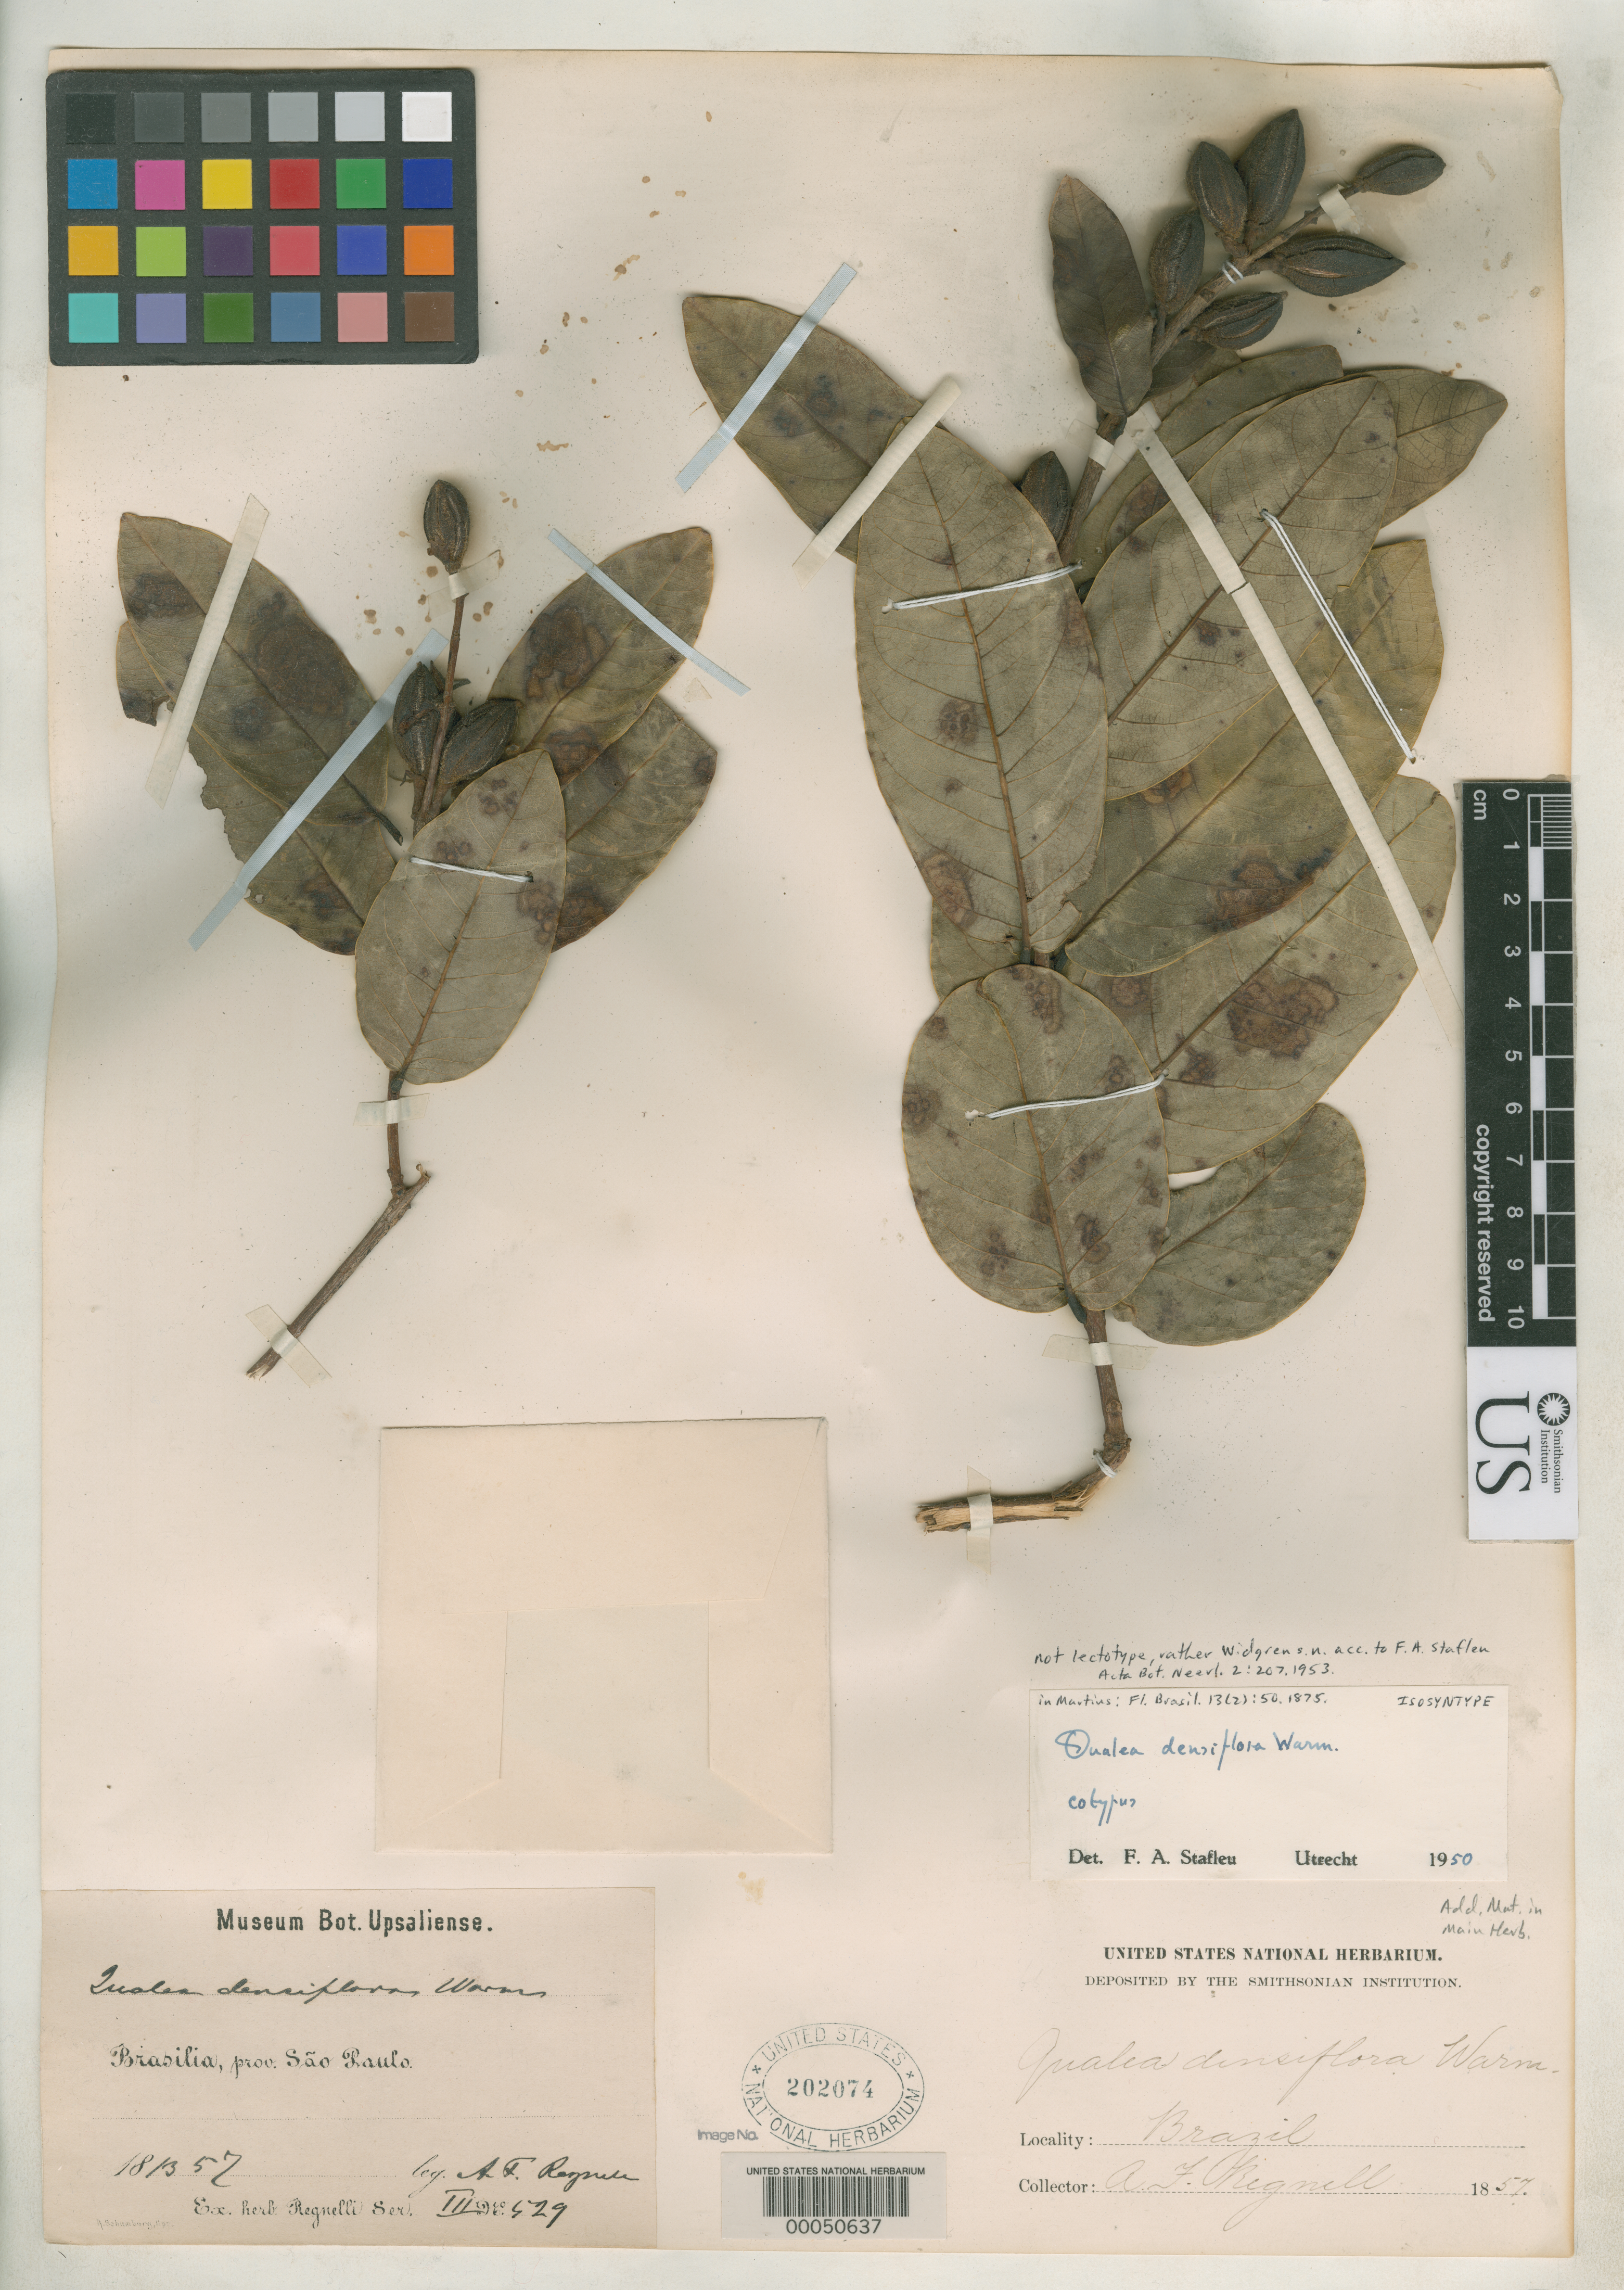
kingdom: Plantae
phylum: Tracheophyta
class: Magnoliopsida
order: Myrtales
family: Vochysiaceae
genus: Qualea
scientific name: Qualea densiflora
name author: Warm.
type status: Isosyntype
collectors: A. F. Regnell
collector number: III 529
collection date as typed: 1857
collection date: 1857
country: Brazil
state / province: São Paulo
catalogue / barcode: US 202074